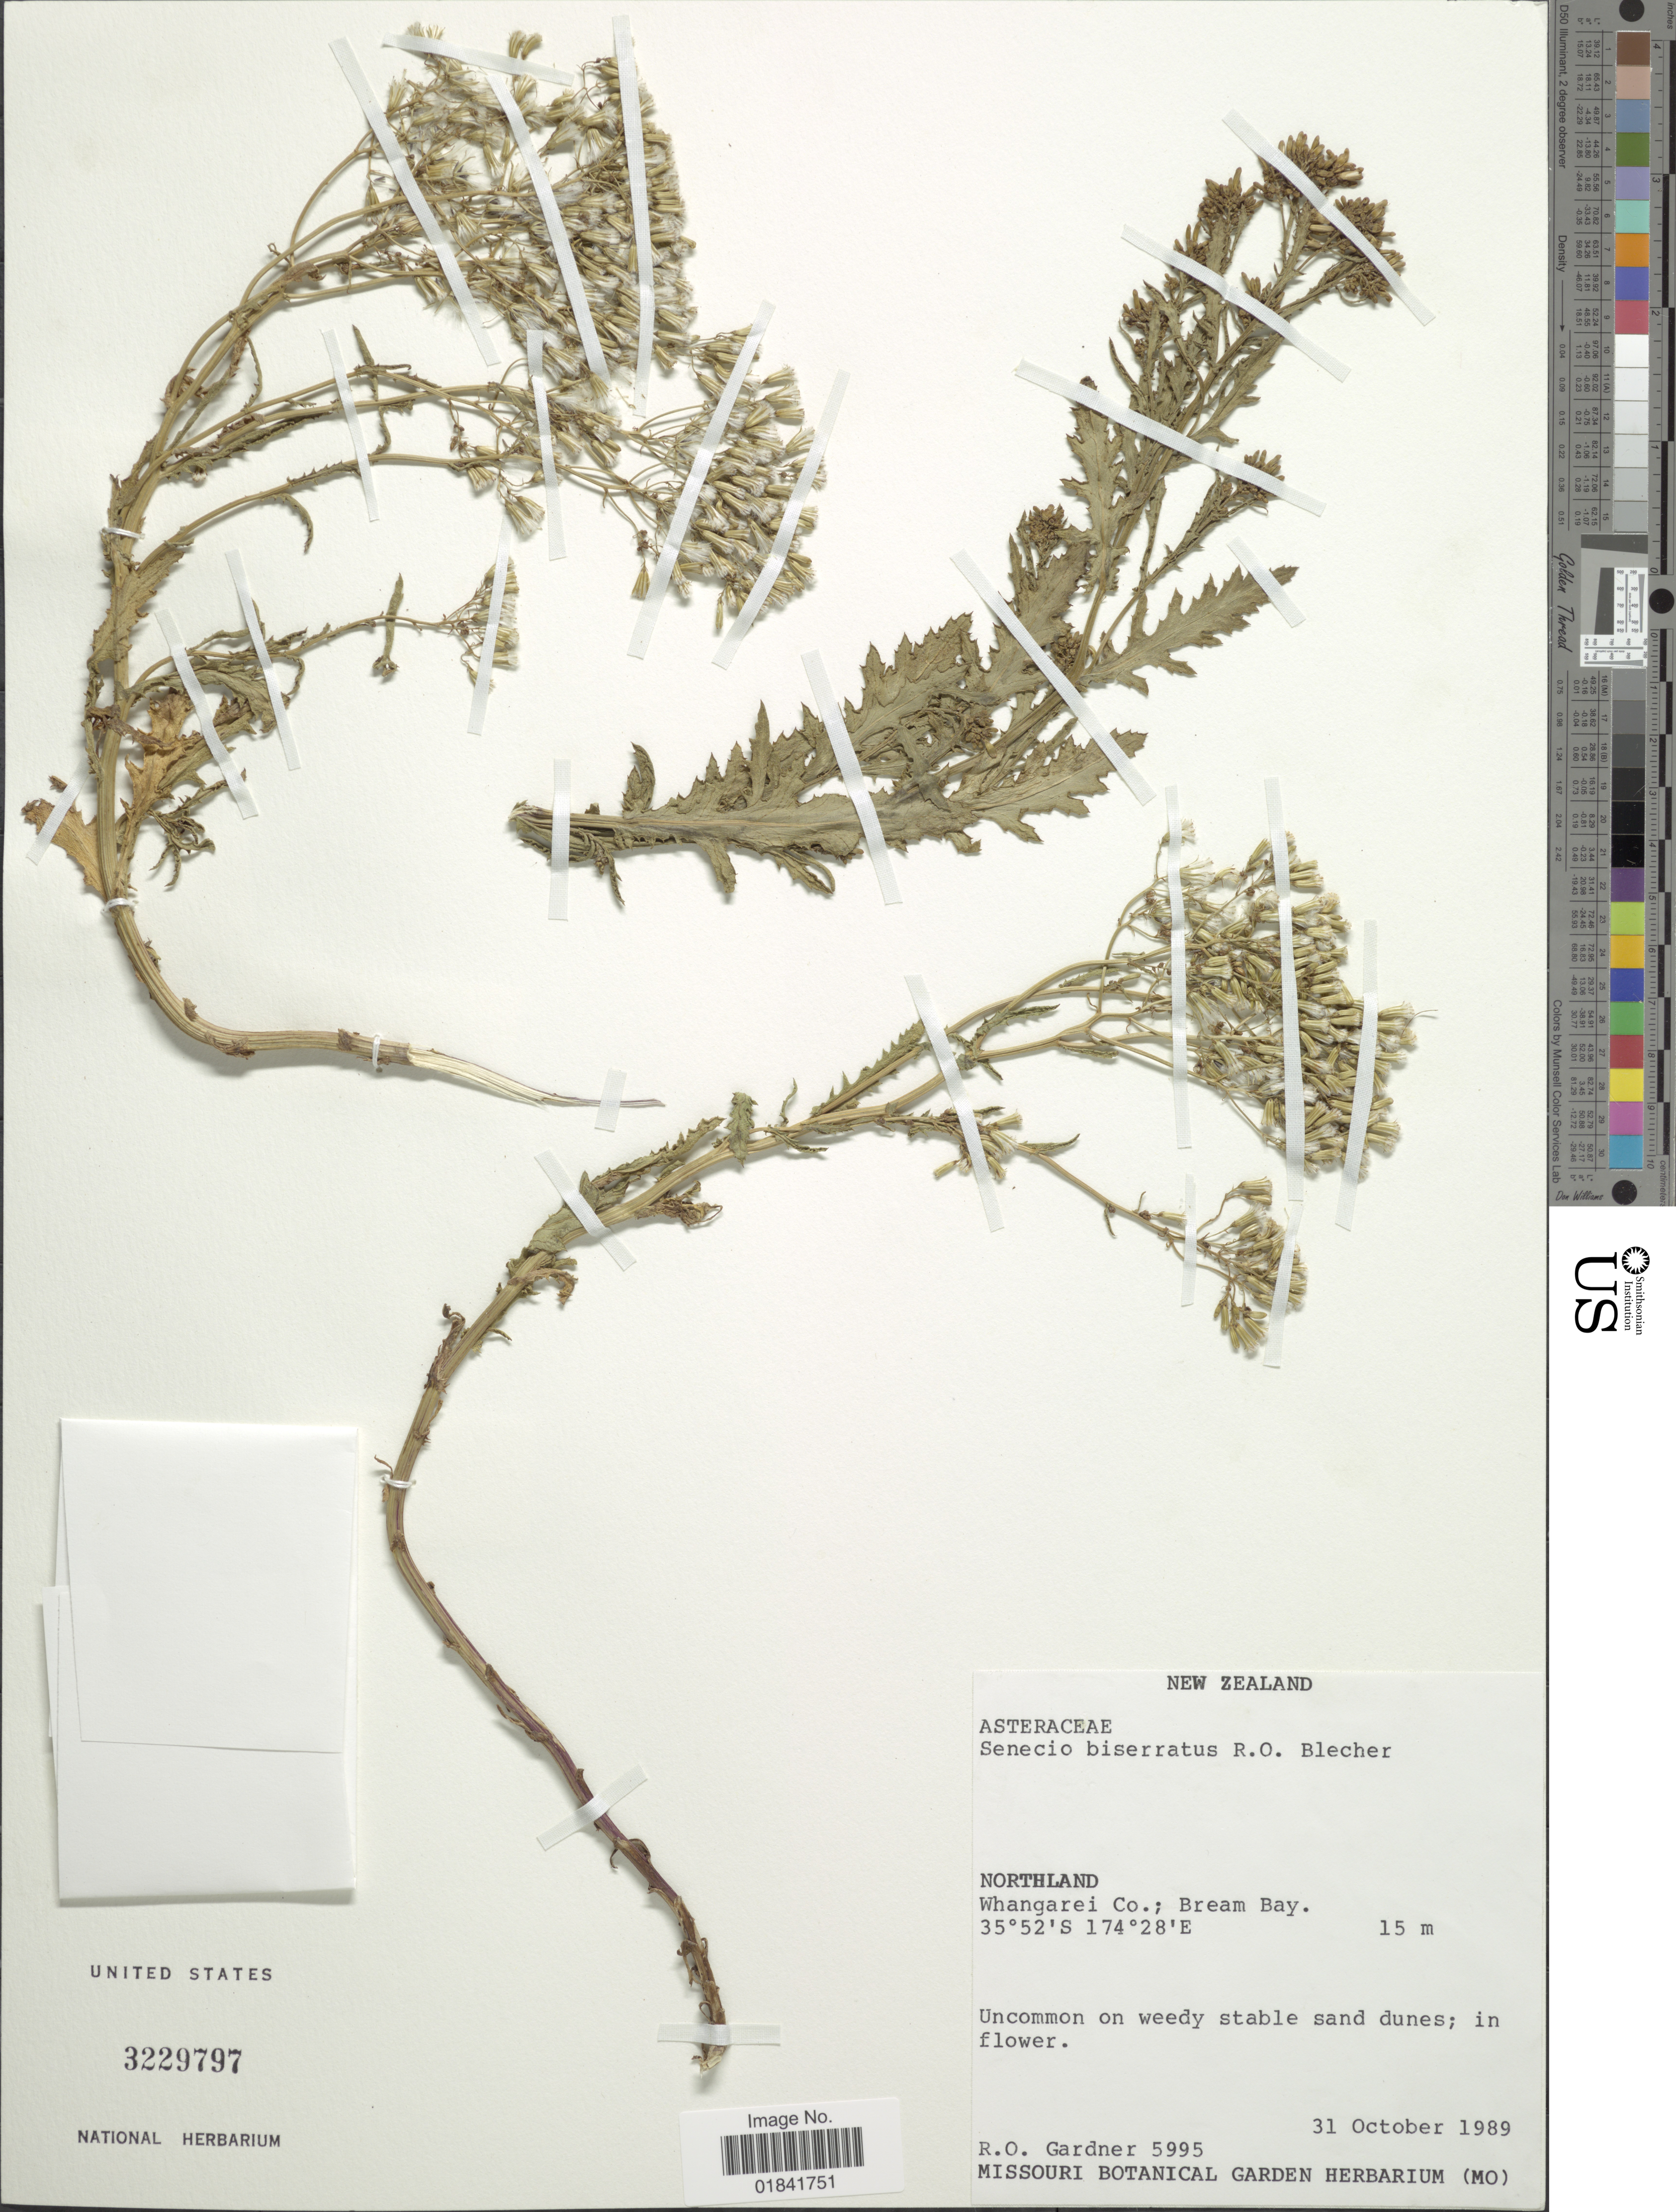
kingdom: Plantae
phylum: Tracheophyta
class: Magnoliopsida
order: Asterales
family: Asteraceae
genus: Senecio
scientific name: Senecio biserratus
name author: Belcher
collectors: R. O. Gardner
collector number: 5995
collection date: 1989-10-31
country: New Zealand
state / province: Northland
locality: Whangarei Co.; Bream Bay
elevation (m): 15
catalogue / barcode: US 3229797